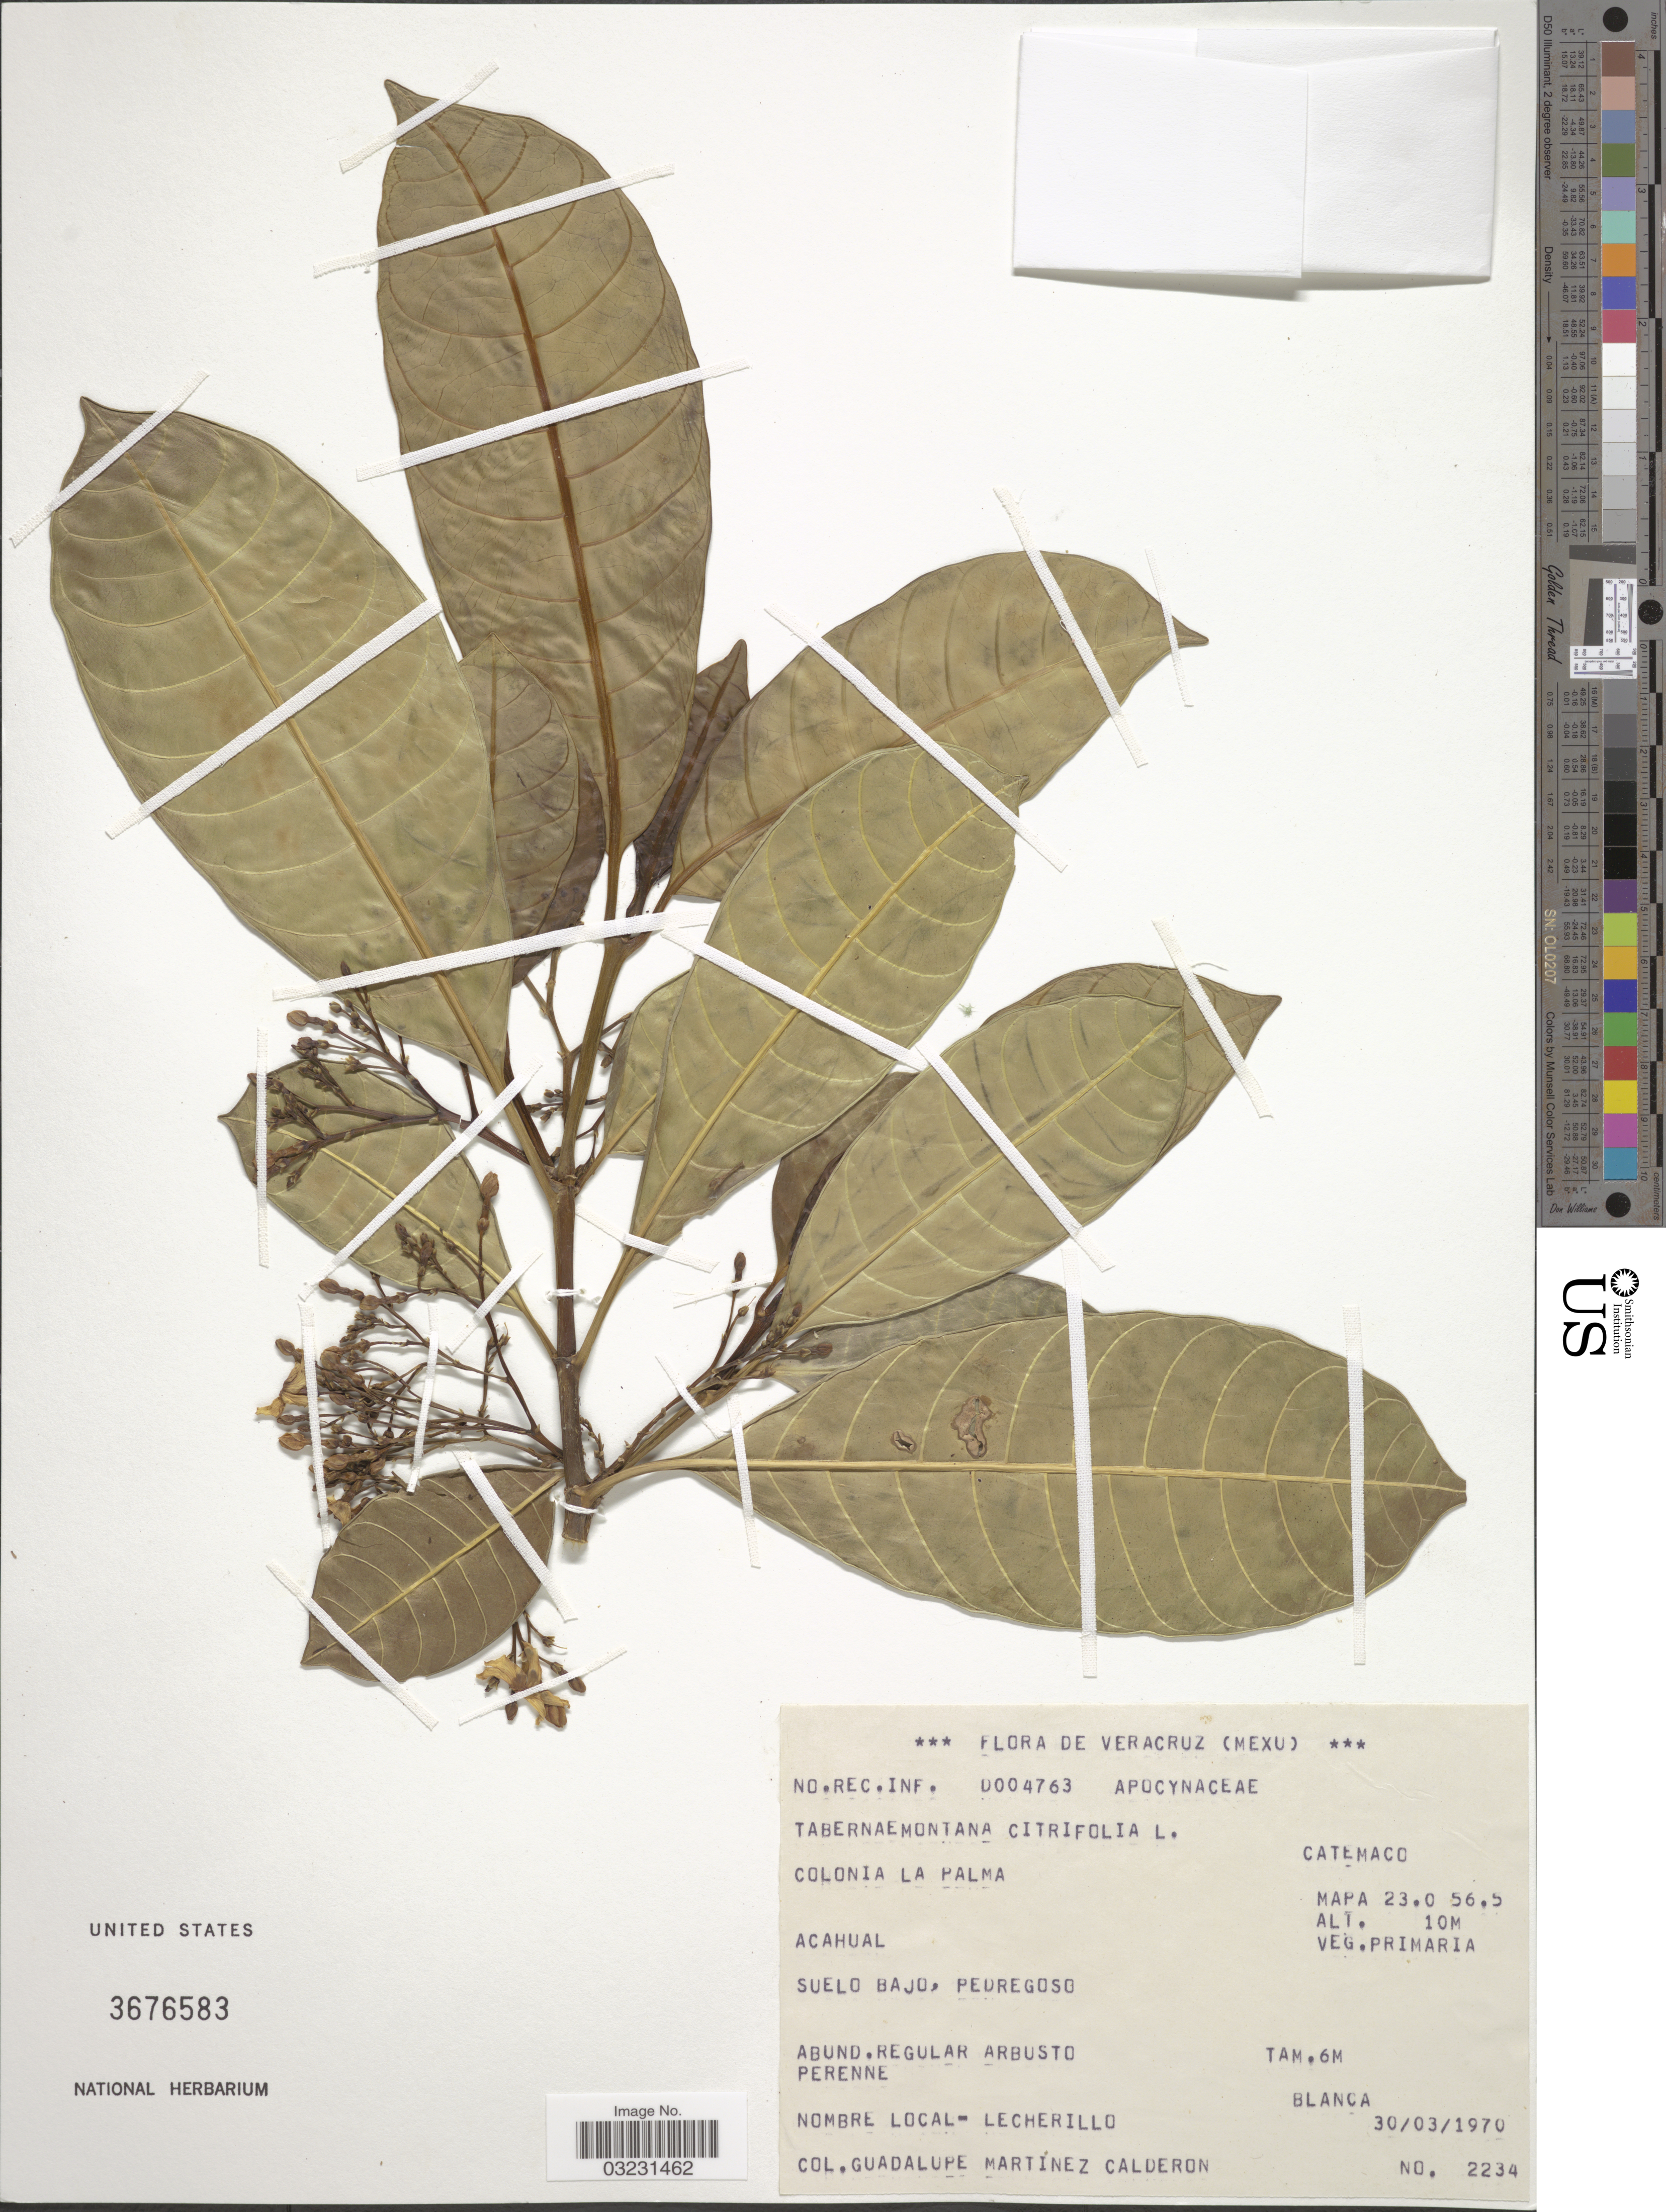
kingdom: Plantae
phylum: Tracheophyta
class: Magnoliopsida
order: Gentianales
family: Apocynaceae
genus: Tabernaemontana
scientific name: Tabernaemontana citrifolia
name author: L.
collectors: G. Martinez-C.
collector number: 2234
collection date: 1970-03-30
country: Mexico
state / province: Veracruz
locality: Veracruz (Mexu). Colonia La Palma. Catemaco. Mapa 23.0 56.5. Acahual.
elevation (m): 10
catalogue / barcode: US 3676583